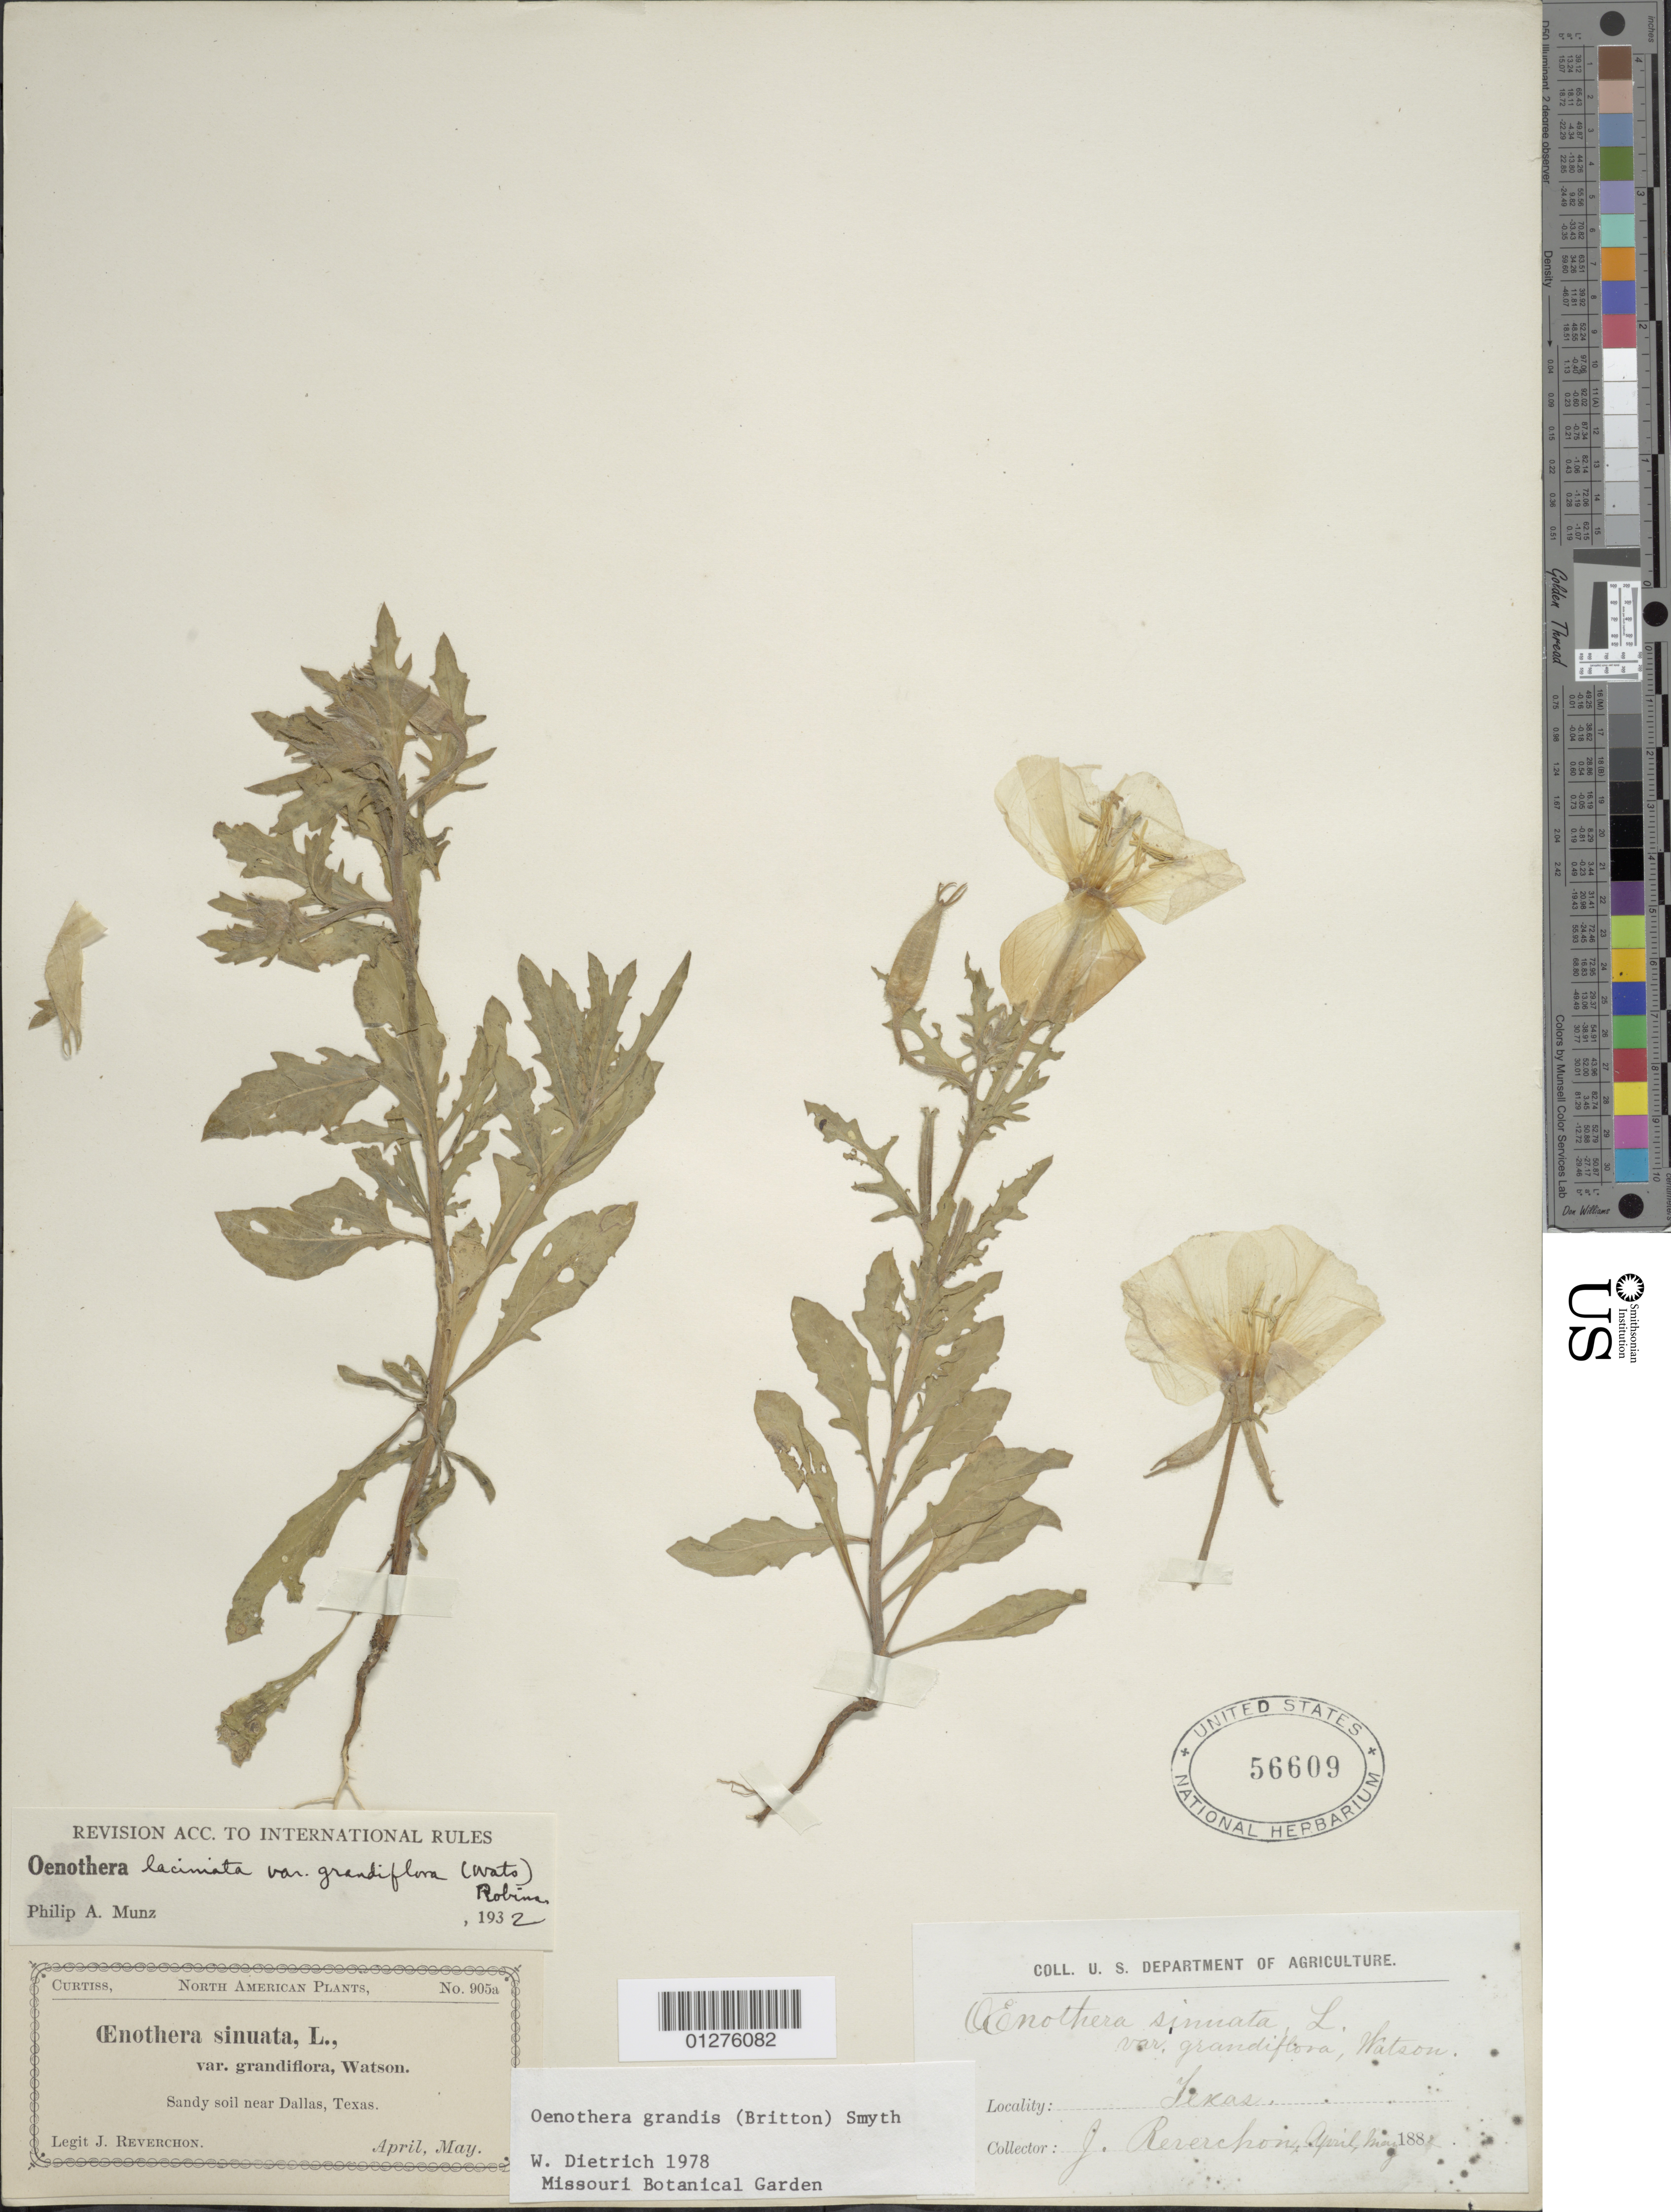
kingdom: Plantae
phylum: Tracheophyta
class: Magnoliopsida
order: Myrtales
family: Onagraceae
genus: Oenothera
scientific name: Oenothera grandis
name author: (Britton) Smyth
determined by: Dietrich, W.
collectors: J. Reverchon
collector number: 905a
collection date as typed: Apr - May 1882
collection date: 1882-04/1882-05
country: United States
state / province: Texas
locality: Near Dallas.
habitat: Sandy soil.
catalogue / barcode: US 56609